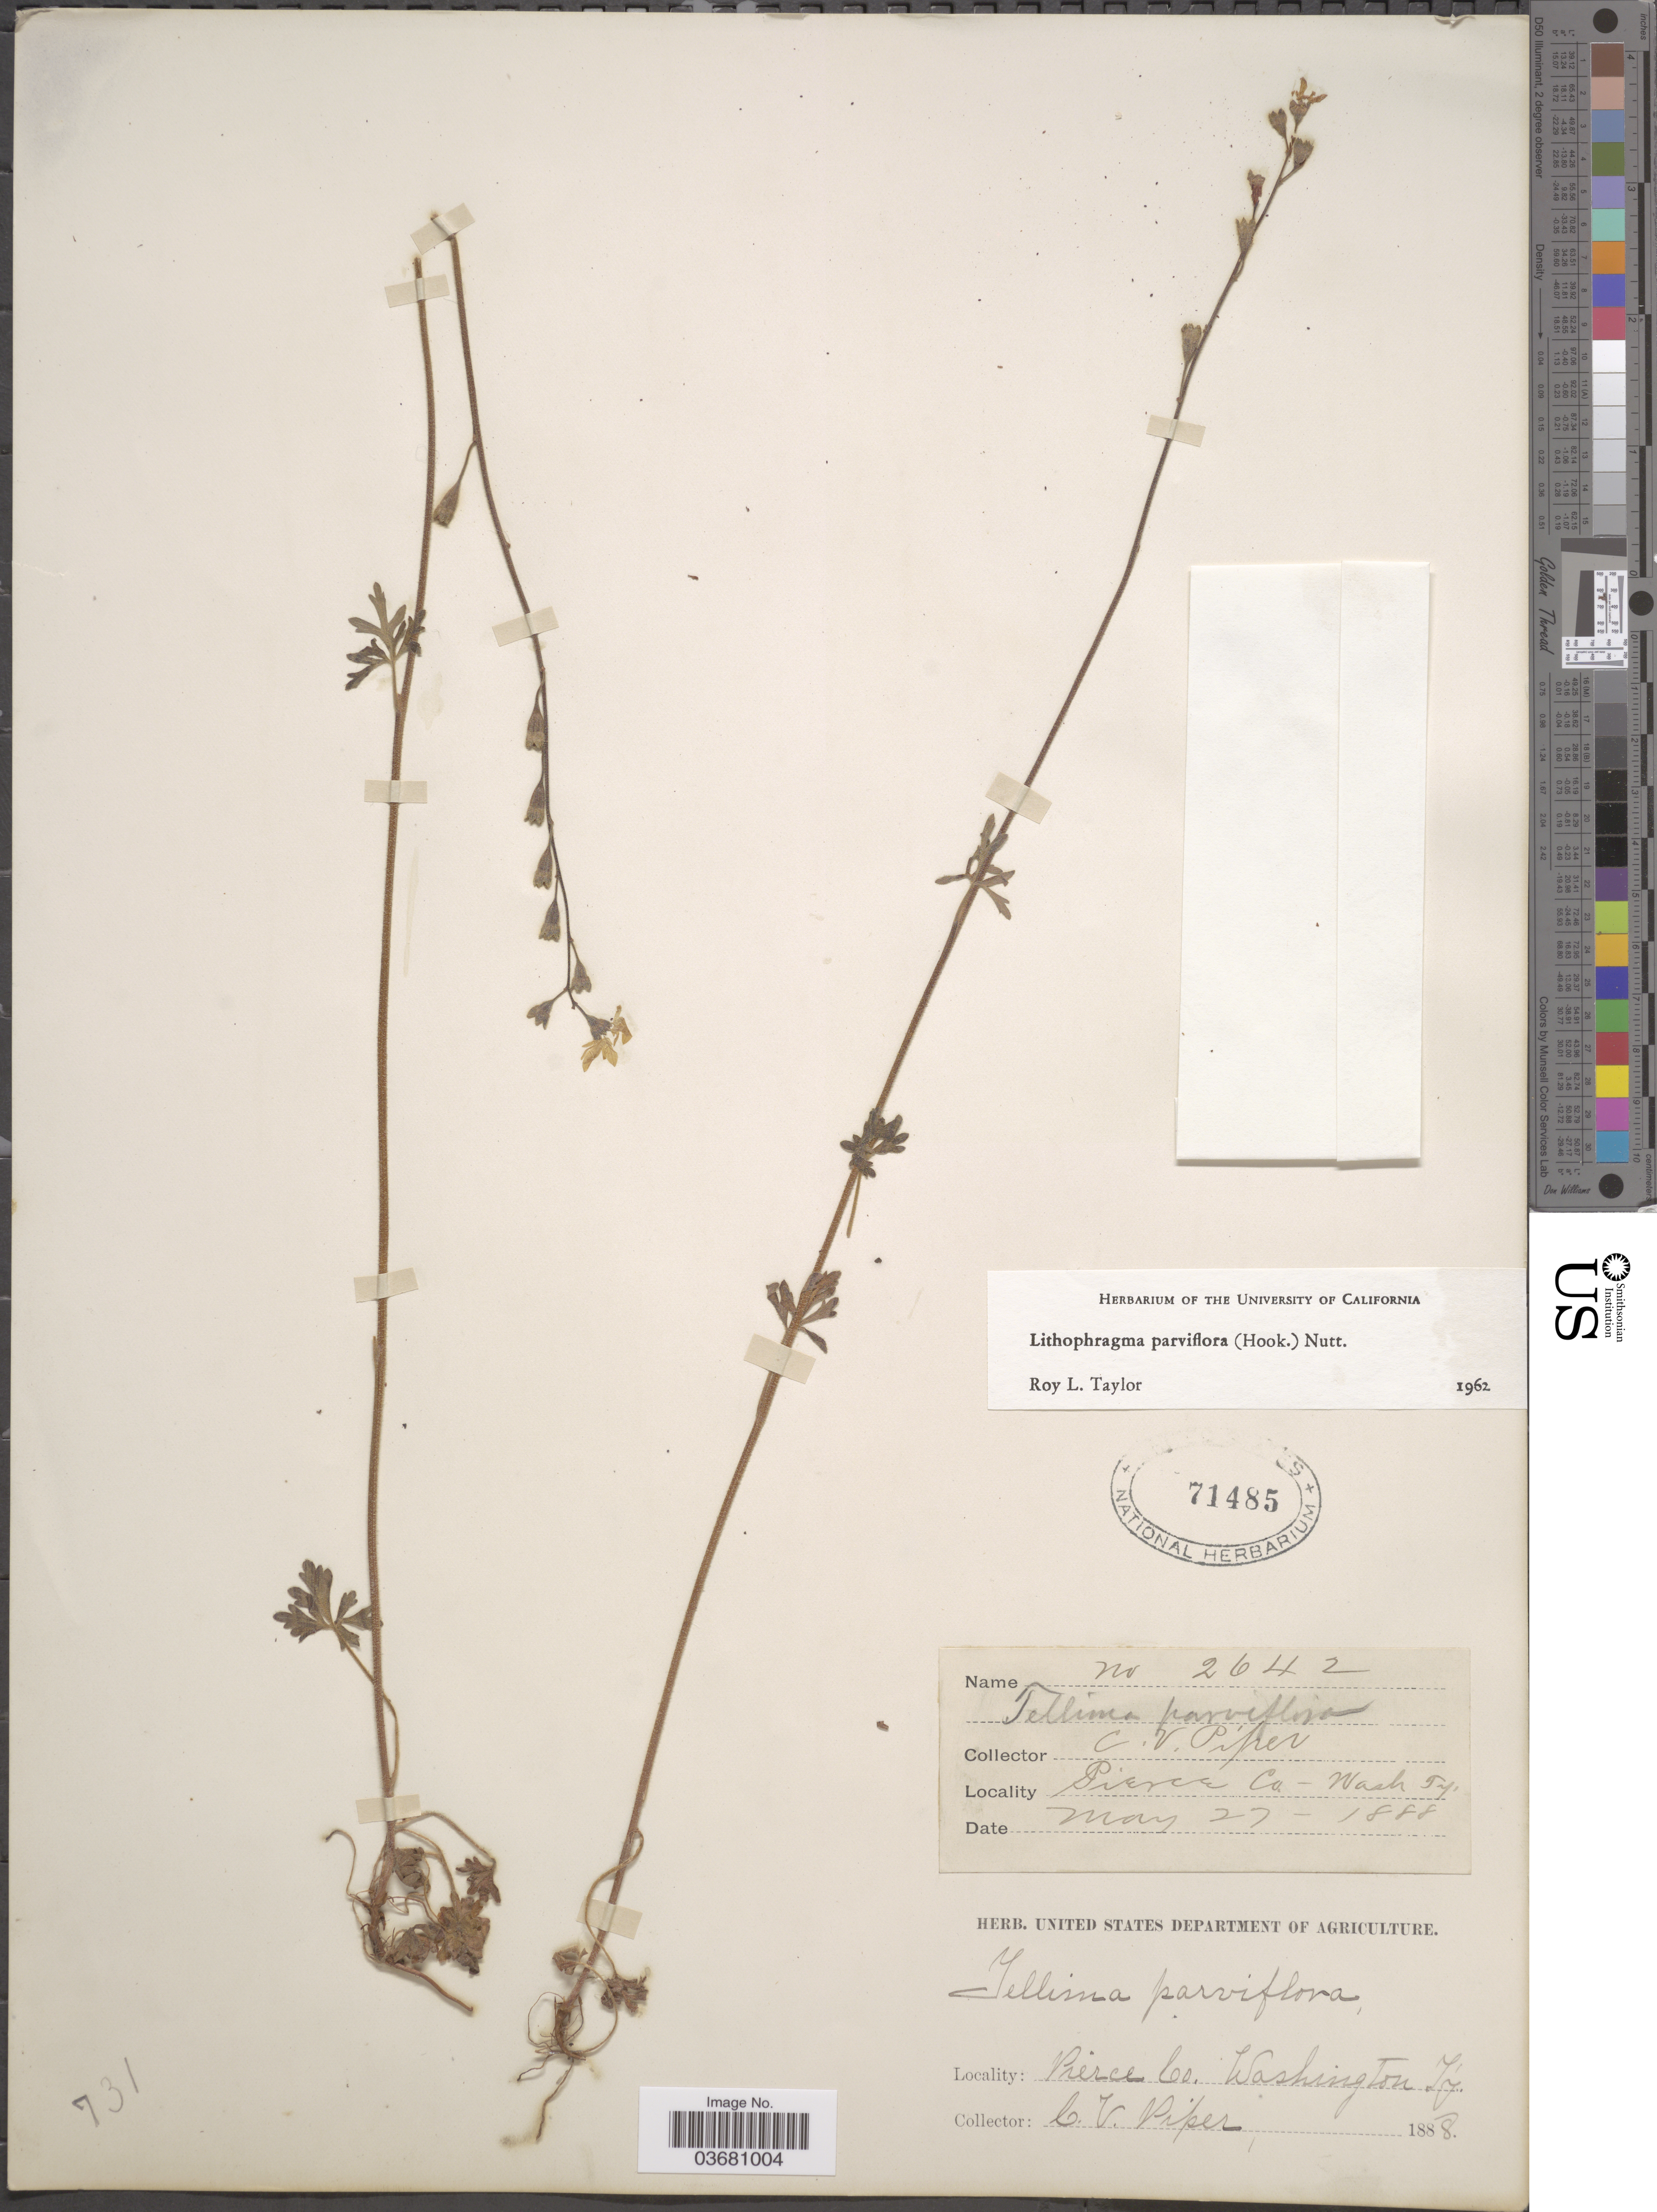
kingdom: Plantae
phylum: Tracheophyta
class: Magnoliopsida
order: Saxifragales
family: Saxifragaceae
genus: Lithophragma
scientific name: Lithophragma parviflorum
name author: (Hook.) Nutt.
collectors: C. V. Piper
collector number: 2642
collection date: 1888-05-27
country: United States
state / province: Washington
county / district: Pierce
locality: Pierce Co. Washington Ty.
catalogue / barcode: US 71485